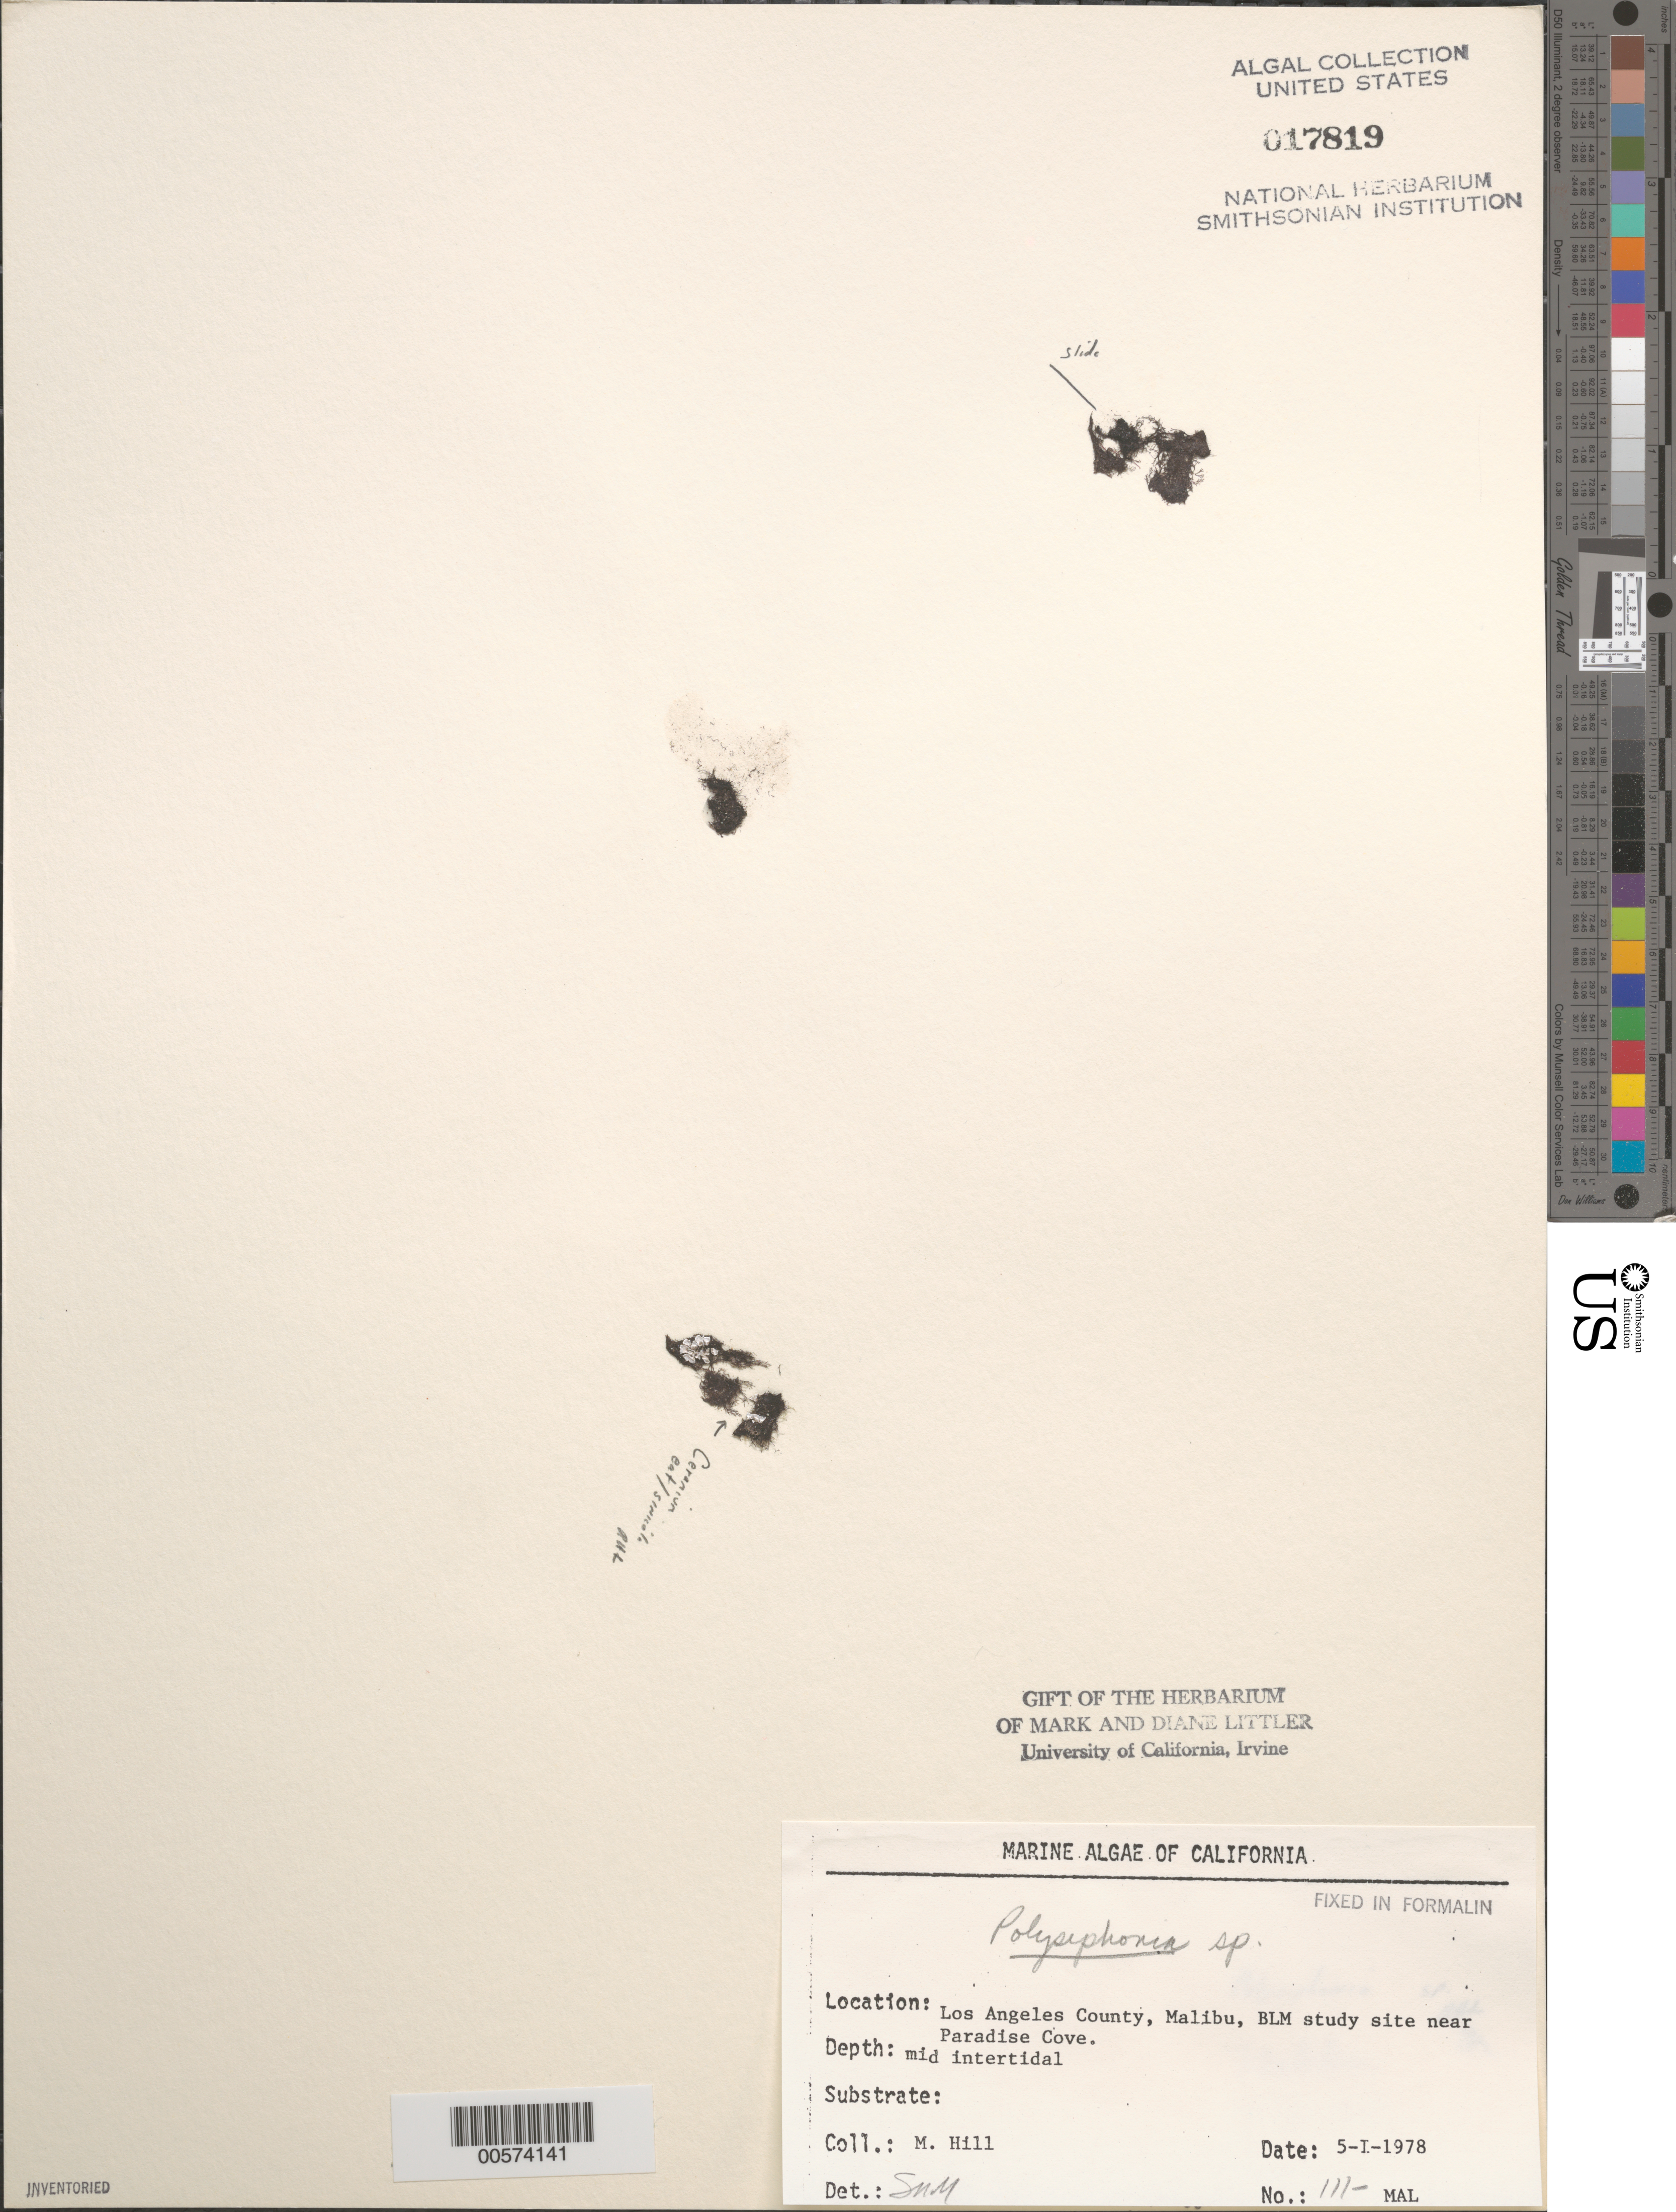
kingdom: Plantae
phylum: Rhodophyta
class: Florideophyceae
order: Ceramiales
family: Rhodomelaceae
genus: Polysiphonia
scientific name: Polysiphonia sp.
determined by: Murray, S. N.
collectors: M. Hill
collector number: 111-mal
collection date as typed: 05 Jan 1978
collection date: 1978-01-05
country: United States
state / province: California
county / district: Los Angeles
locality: Malibu near Paradise Cove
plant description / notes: BLM-SOCALBIGHT Rocky Intertidal Survey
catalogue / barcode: US 17819